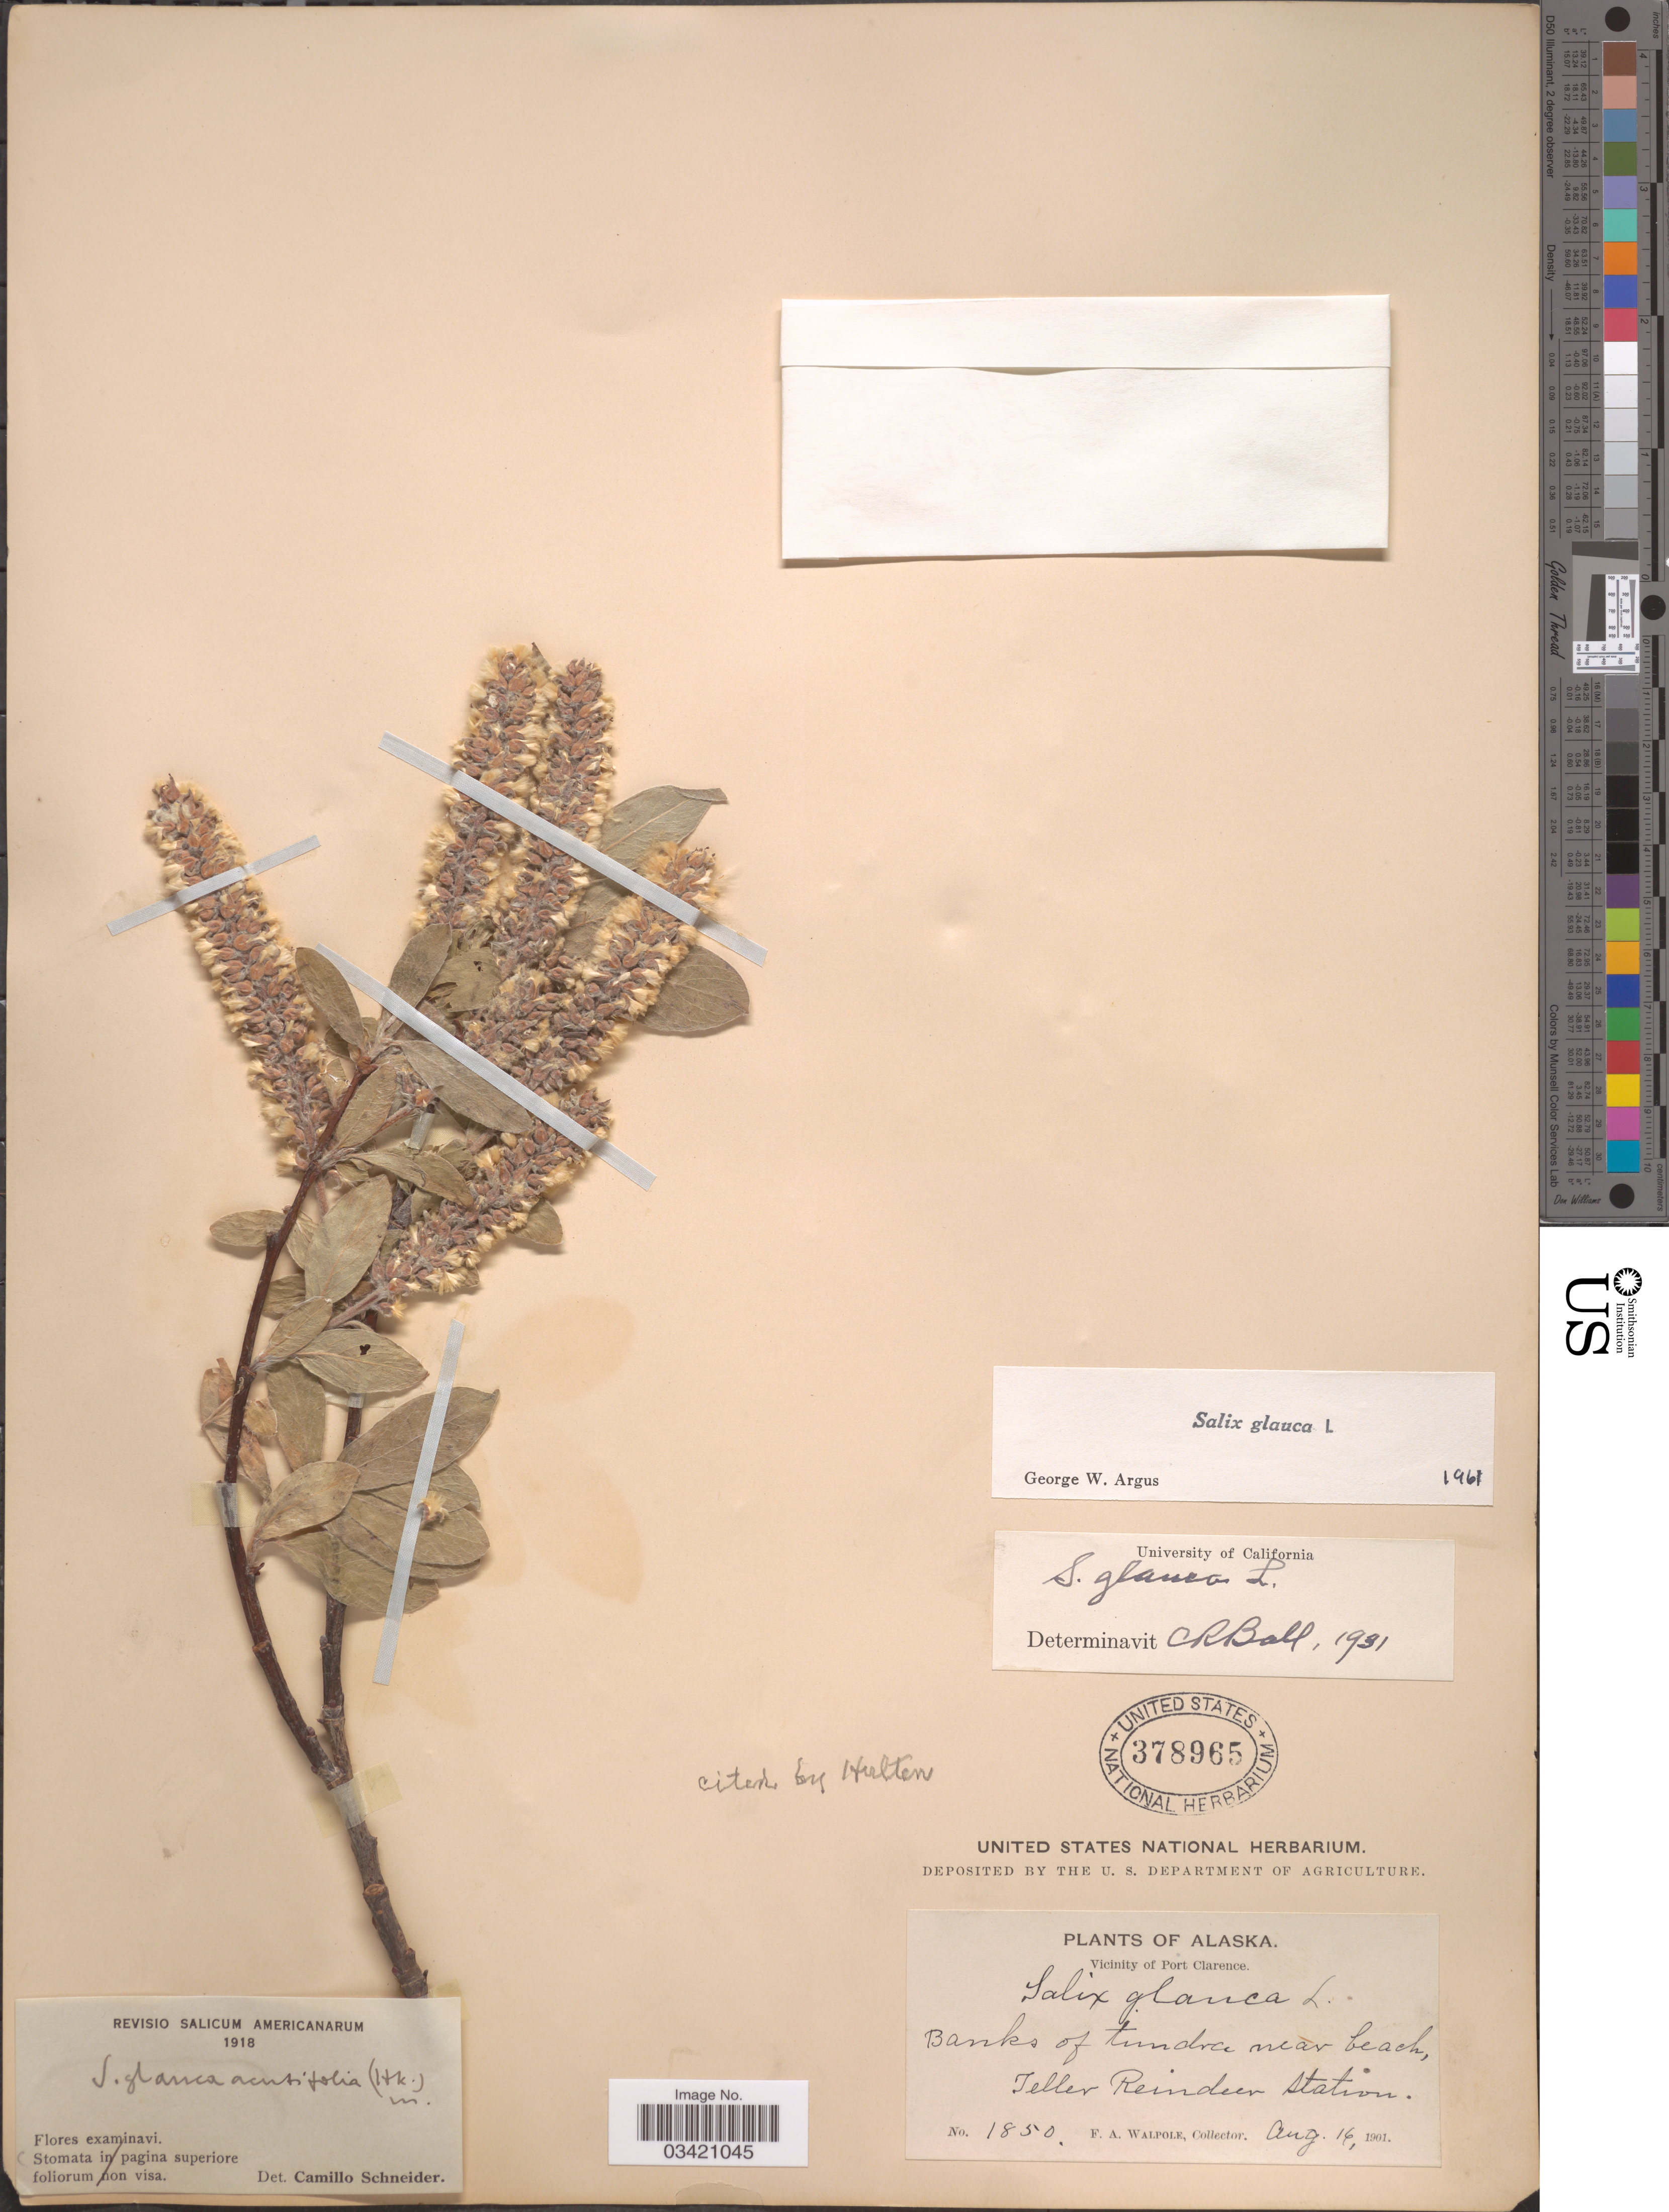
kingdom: Plantae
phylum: Tracheophyta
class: Magnoliopsida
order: Malpighiales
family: Salicaceae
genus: Salix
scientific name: Salix glauca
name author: L.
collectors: F. Walpole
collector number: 1850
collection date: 1901-08-16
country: United States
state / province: Alaska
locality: Vicinity of Port Clarence. Banks of tundra near beach, Teller Reindeer Station.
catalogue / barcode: US 378965